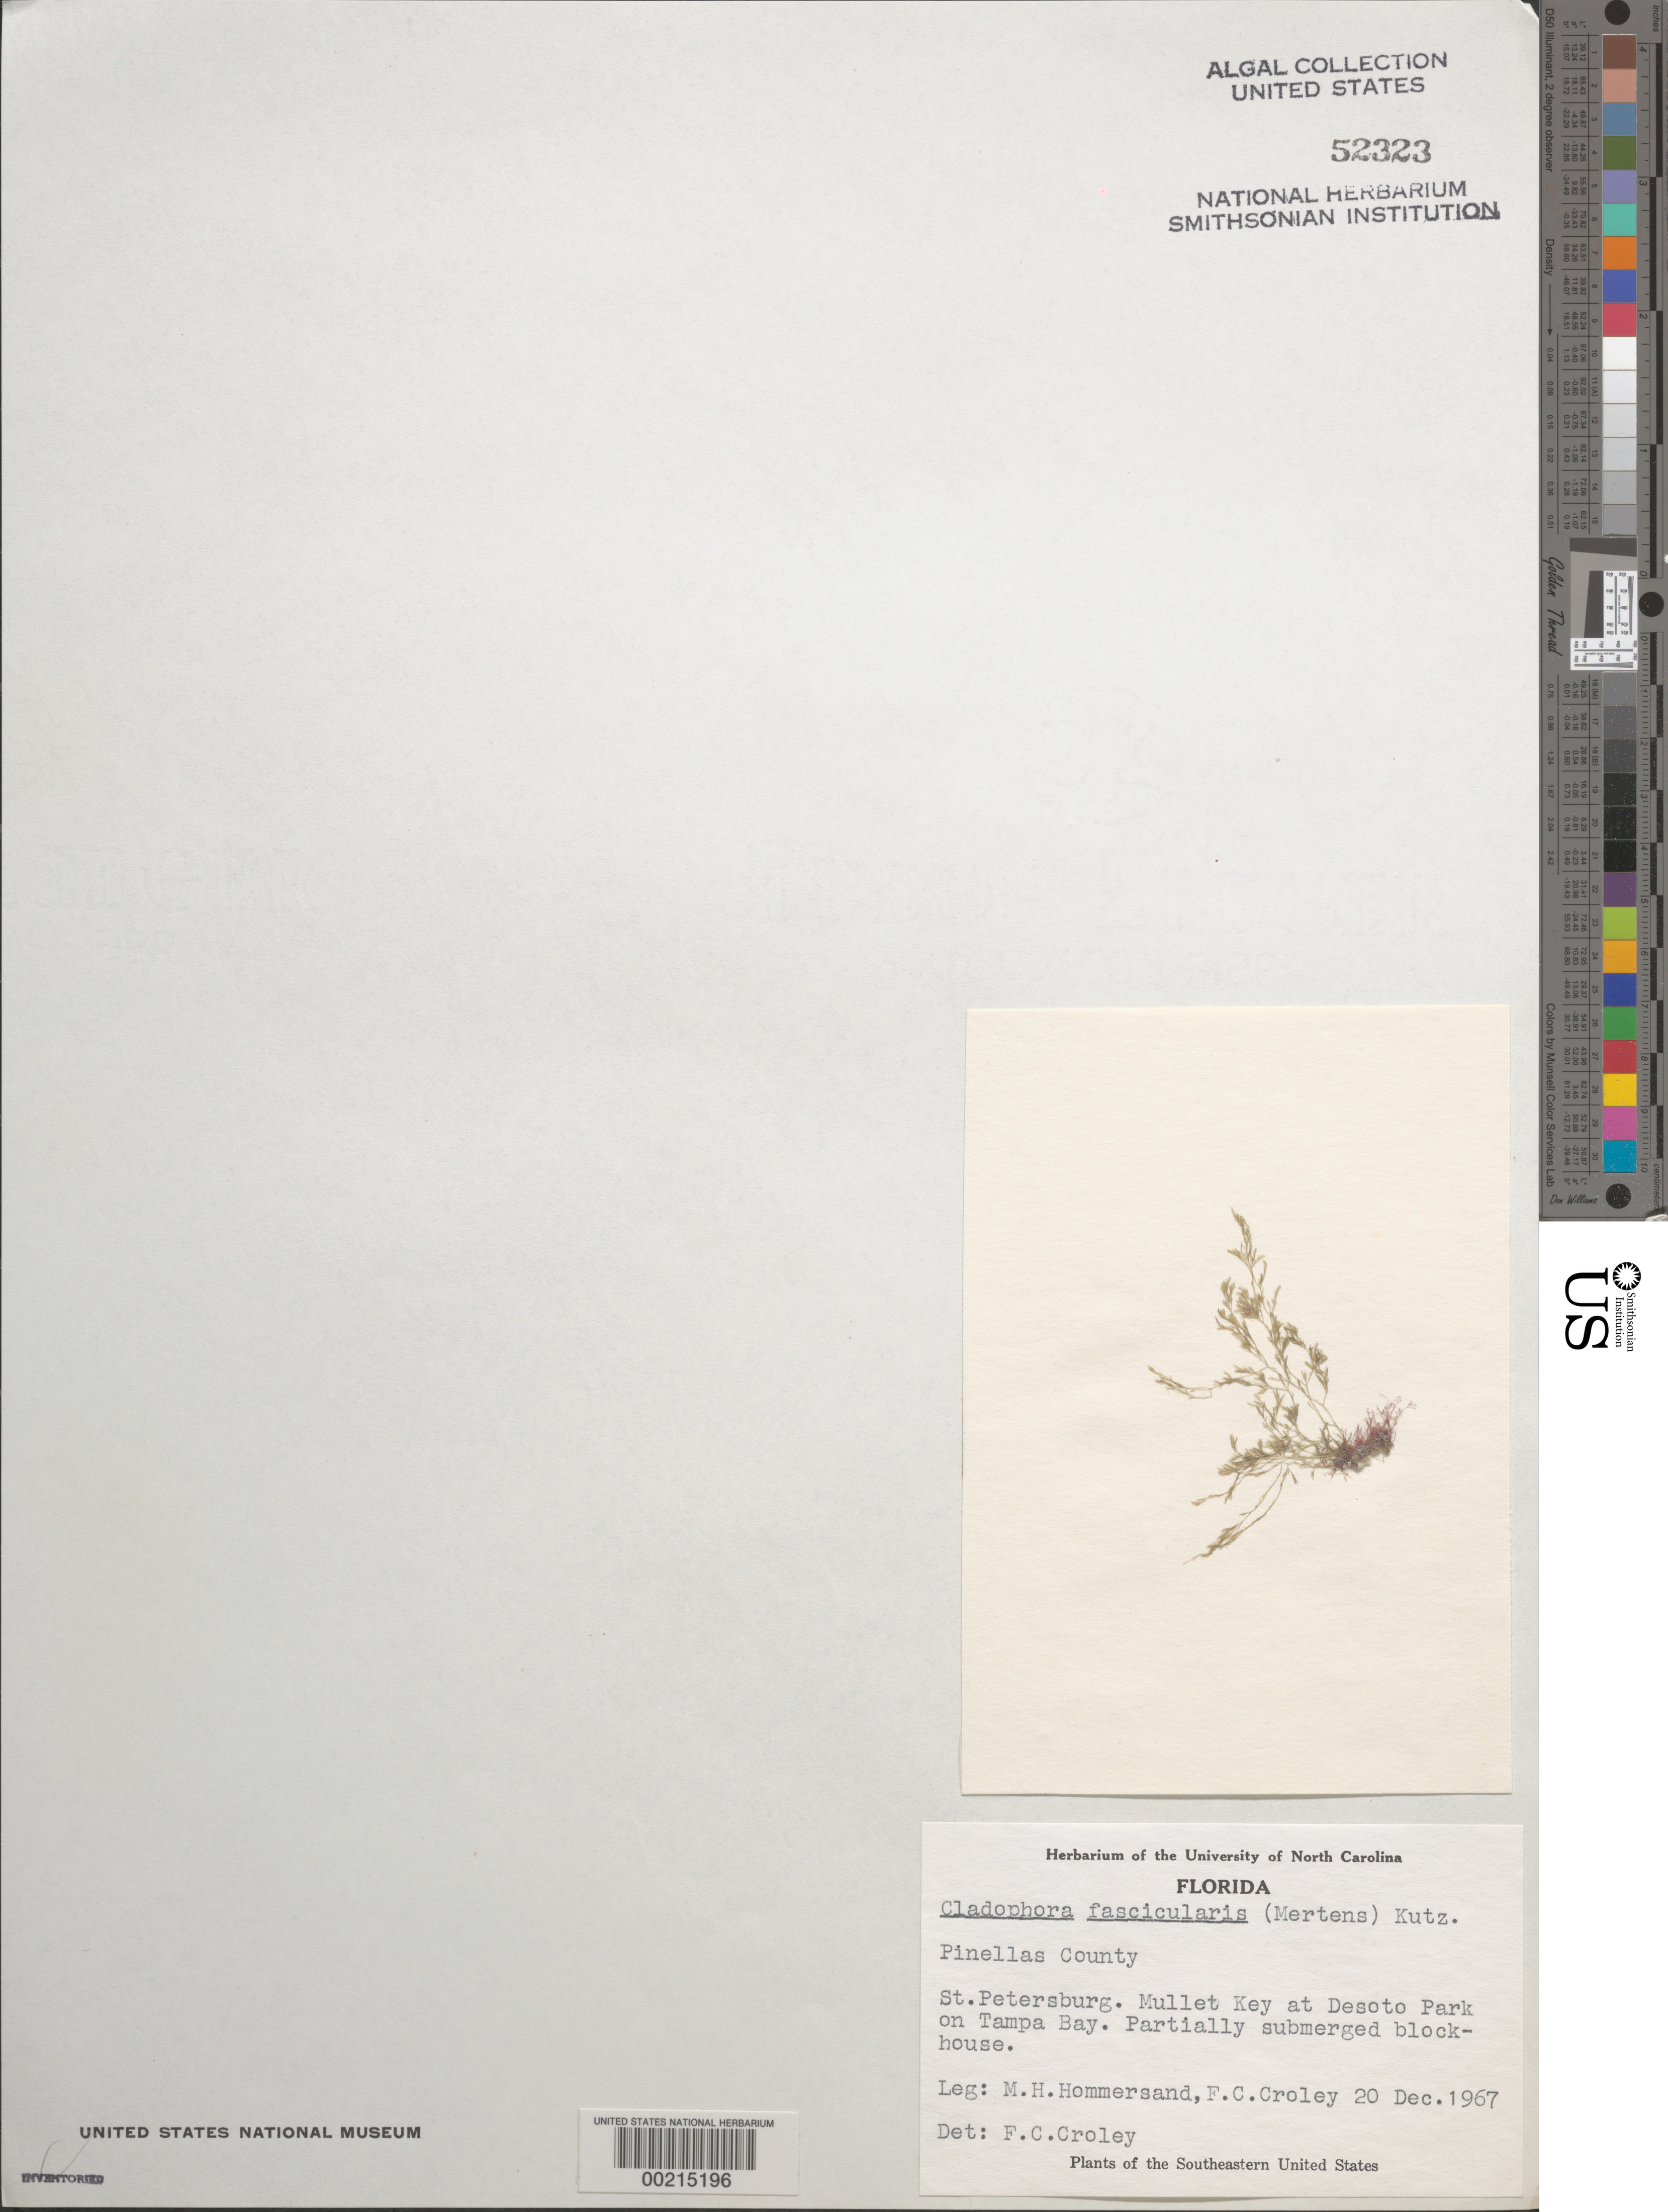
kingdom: Plantae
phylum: Chlorophyta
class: Ulvophyceae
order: Bryopsidales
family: Caulerpaceae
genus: Caulerpa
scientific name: Caulerpa mexicana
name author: Sond. ex Kütz.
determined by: Algae name updating Project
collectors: F. C. Croley & M. H. Hommersand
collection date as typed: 20 Dec 1967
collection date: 1967-12-20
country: United States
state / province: Florida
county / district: Pinellas County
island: Mullet Key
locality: Tampa Bay, St. Petersburg, DeSoto Park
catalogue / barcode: US 52323